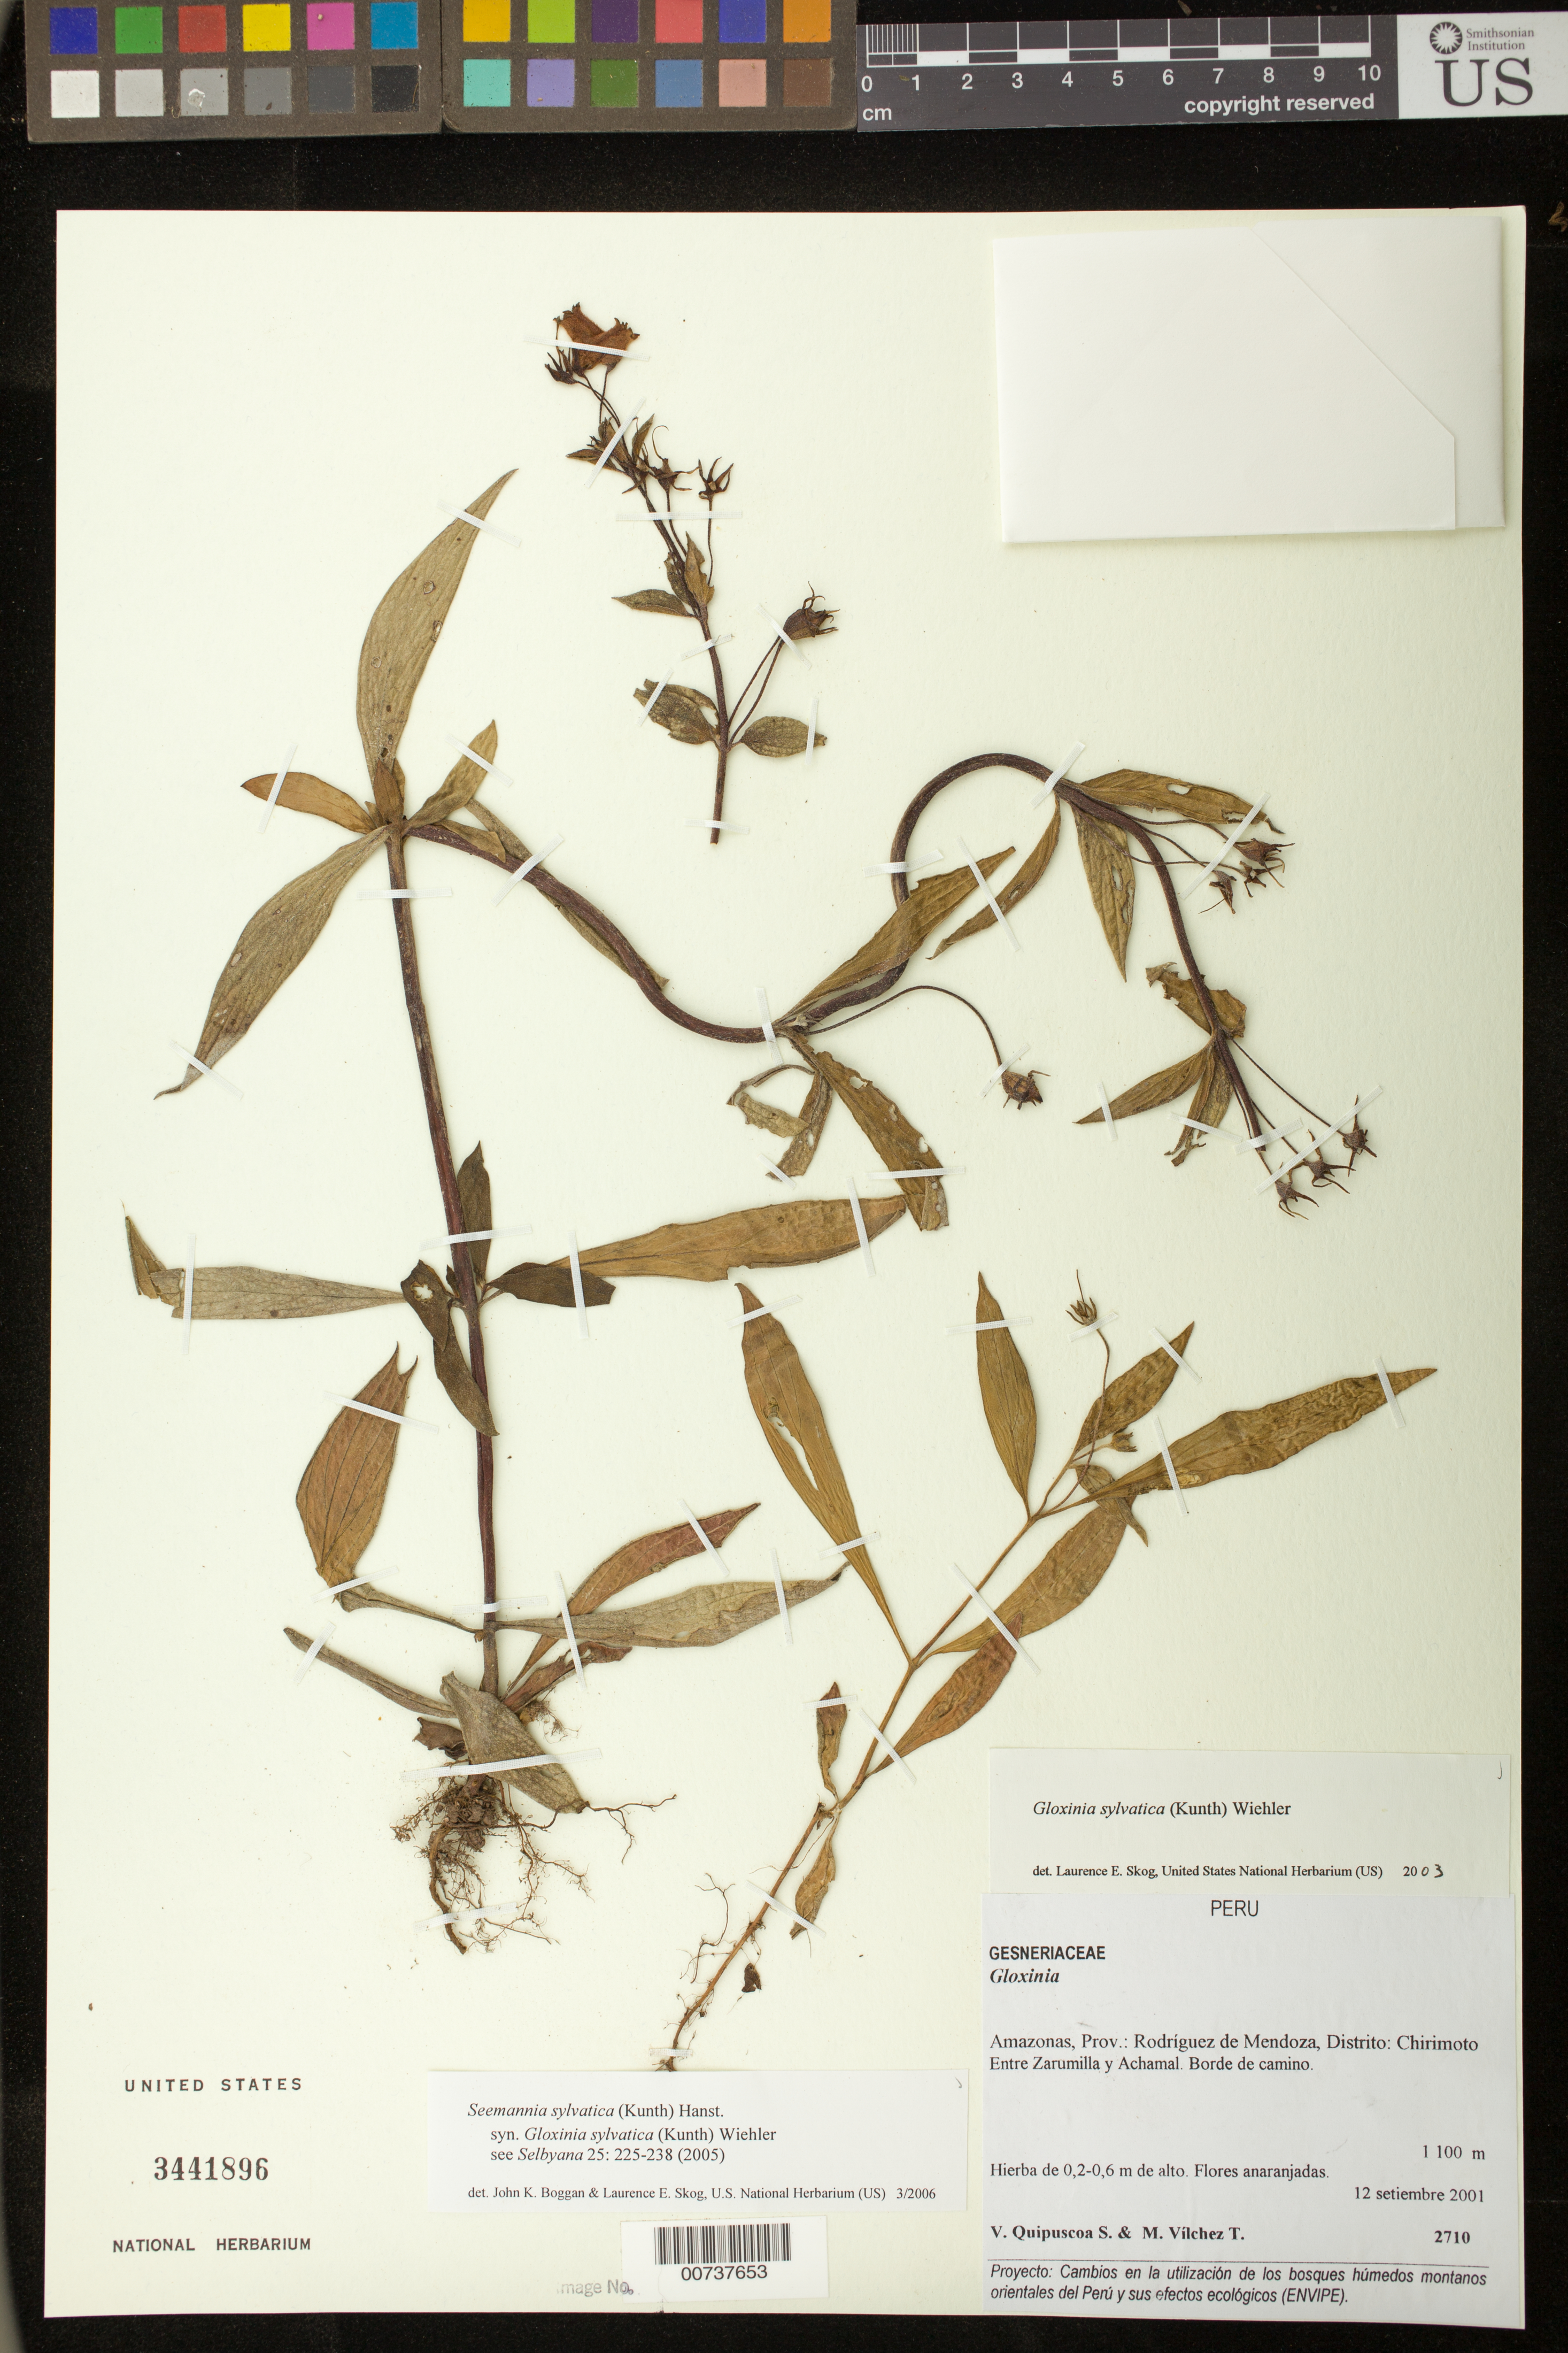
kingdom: Plantae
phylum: Tracheophyta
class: Magnoliopsida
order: Lamiales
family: Gesneriaceae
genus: Seemannia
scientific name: Seemannia sylvatica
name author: (Kunth) Hanst.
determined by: Boggan, J. K.; Skog, L. E.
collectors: V. Quipuscoa & M. Vilchez T.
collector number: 2710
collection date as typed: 12 Sep 2001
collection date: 2001-09-12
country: Peru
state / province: Amazonas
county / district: Rodríguez de Mendoza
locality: Amazonas Prov. Rodríguez de Mendoza Distrito, Chirimoto, entre Zarumilla y Achamal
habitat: Borde de camino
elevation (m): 1100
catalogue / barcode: US 3441896